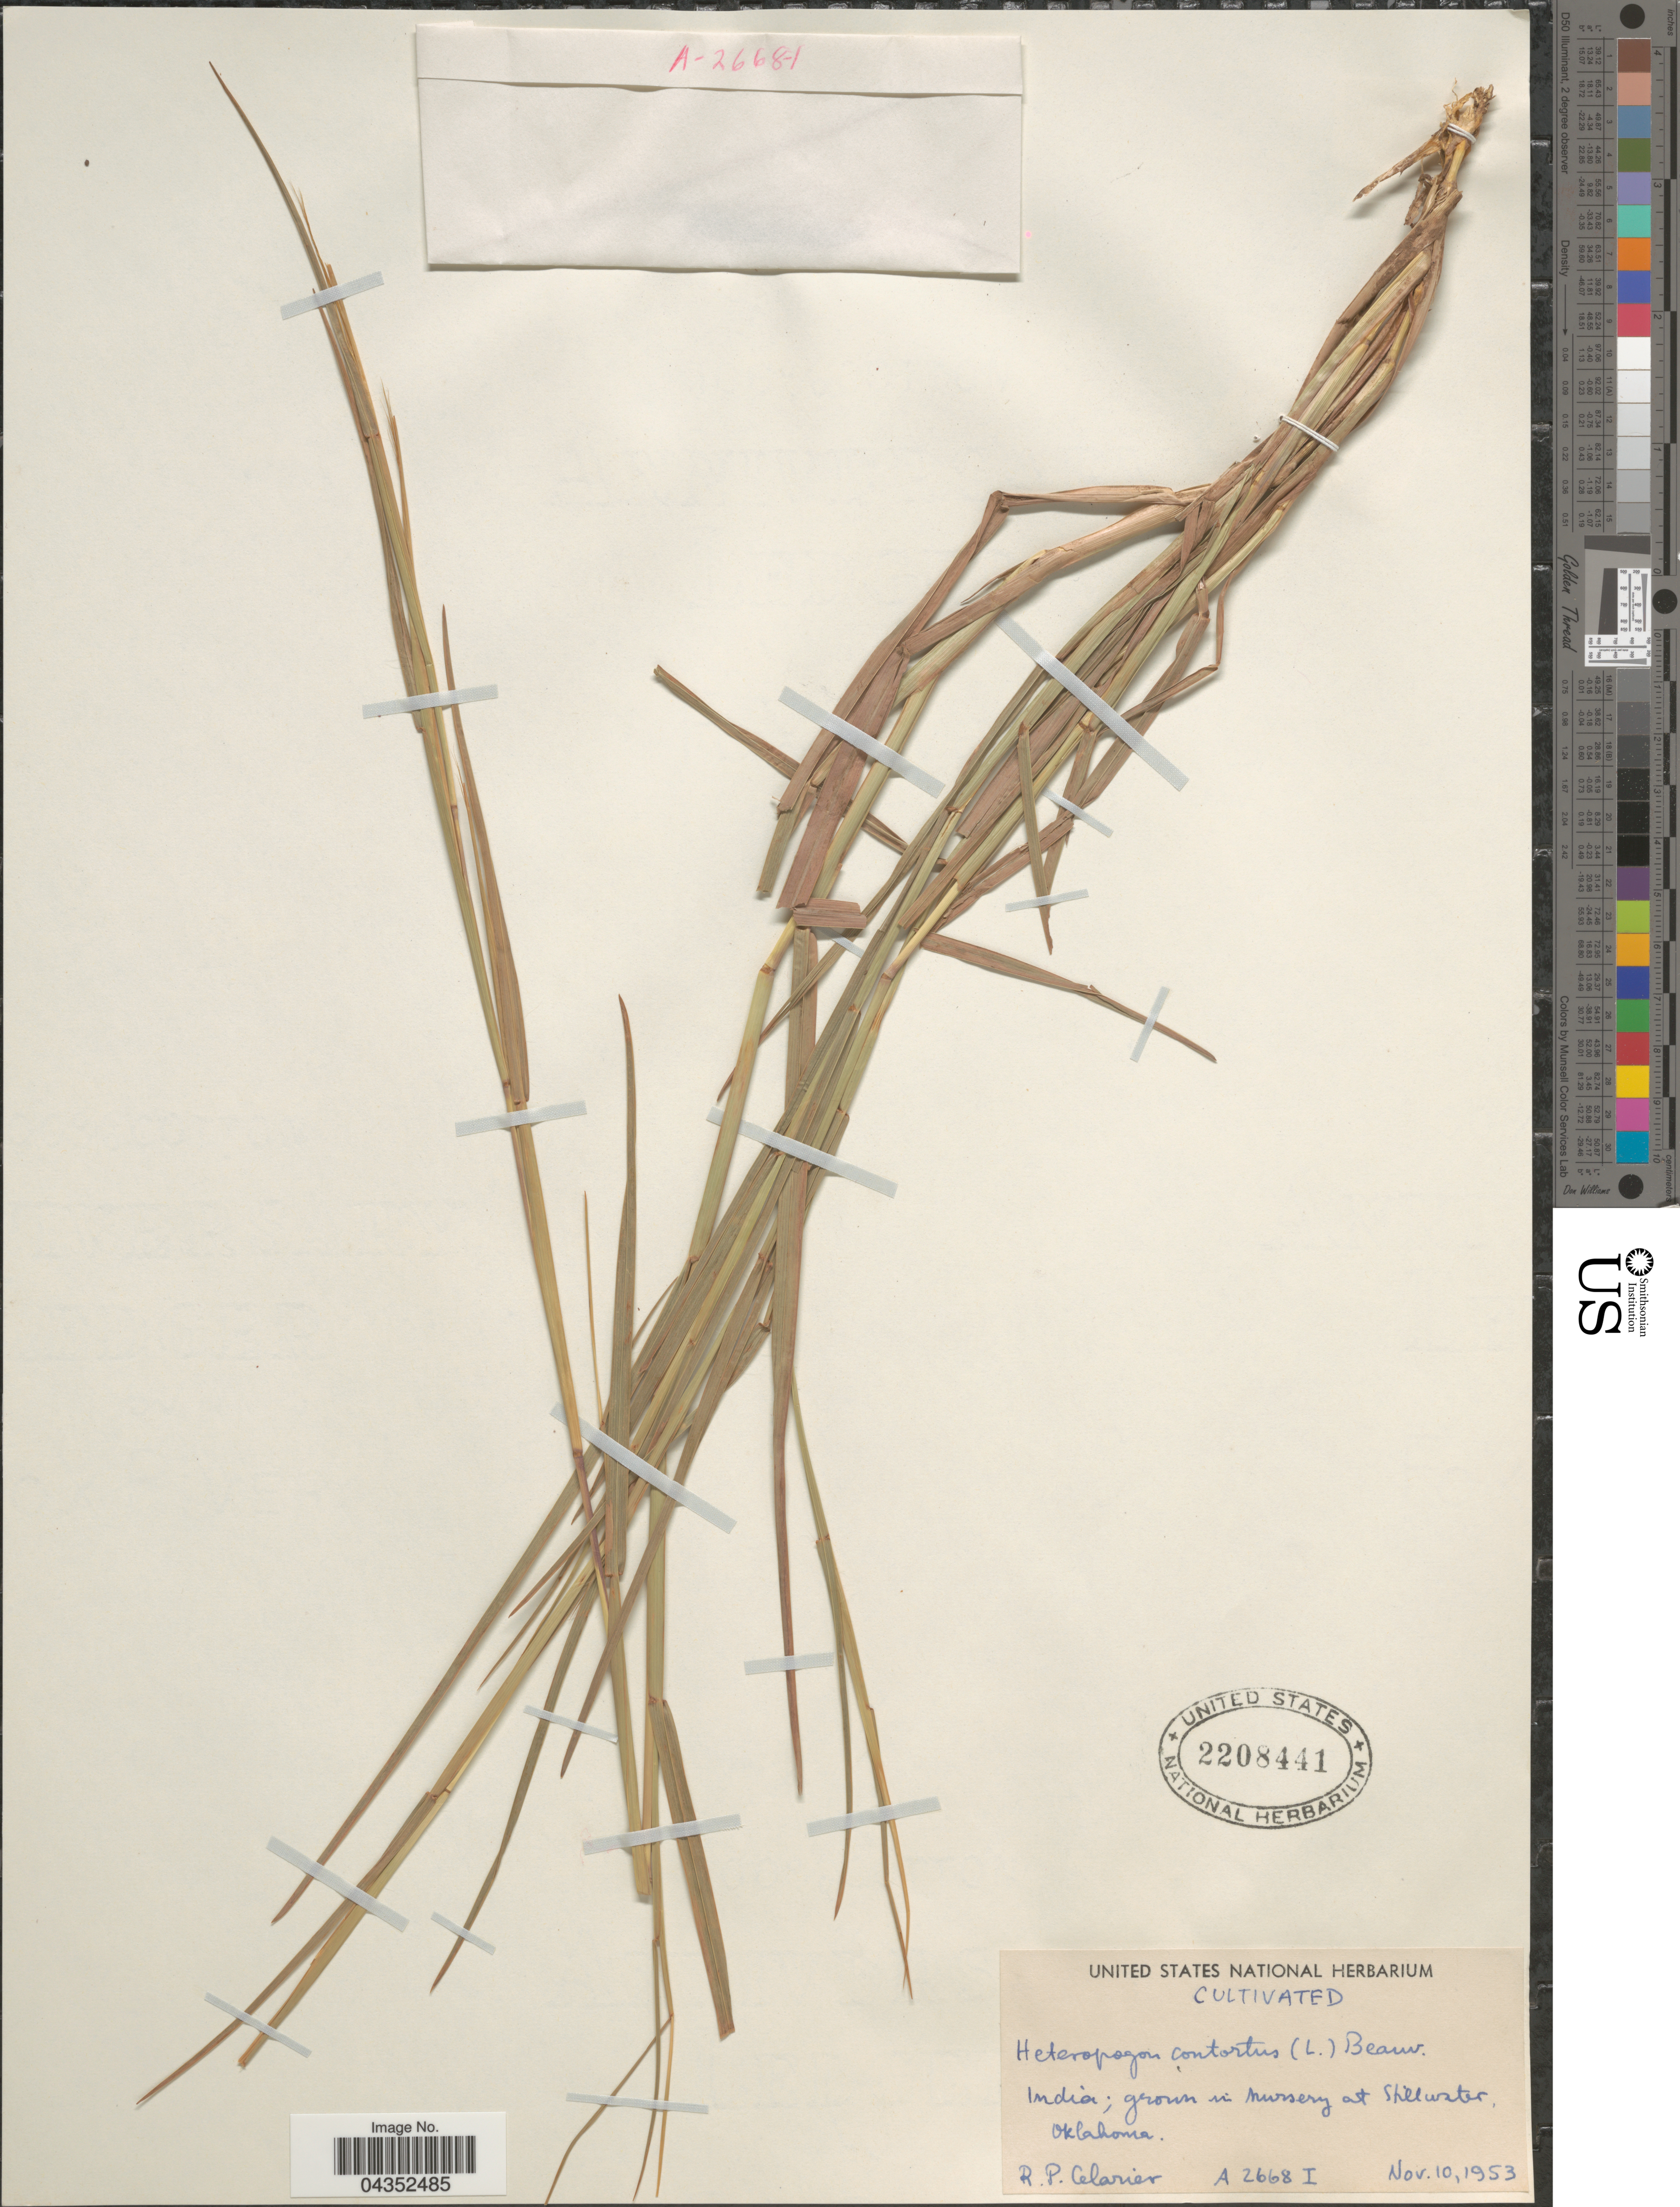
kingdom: Plantae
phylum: Tracheophyta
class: Liliopsida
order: Poales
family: Poaceae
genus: Heteropogon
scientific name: Heteropogon contortus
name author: (L.) P. Beauv. ex Roem. & Schult.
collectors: R. Celarier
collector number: A2668I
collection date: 1953-11-10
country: United States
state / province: Oklahoma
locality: Grown in nursery at Stillwater.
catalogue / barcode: US 2208441